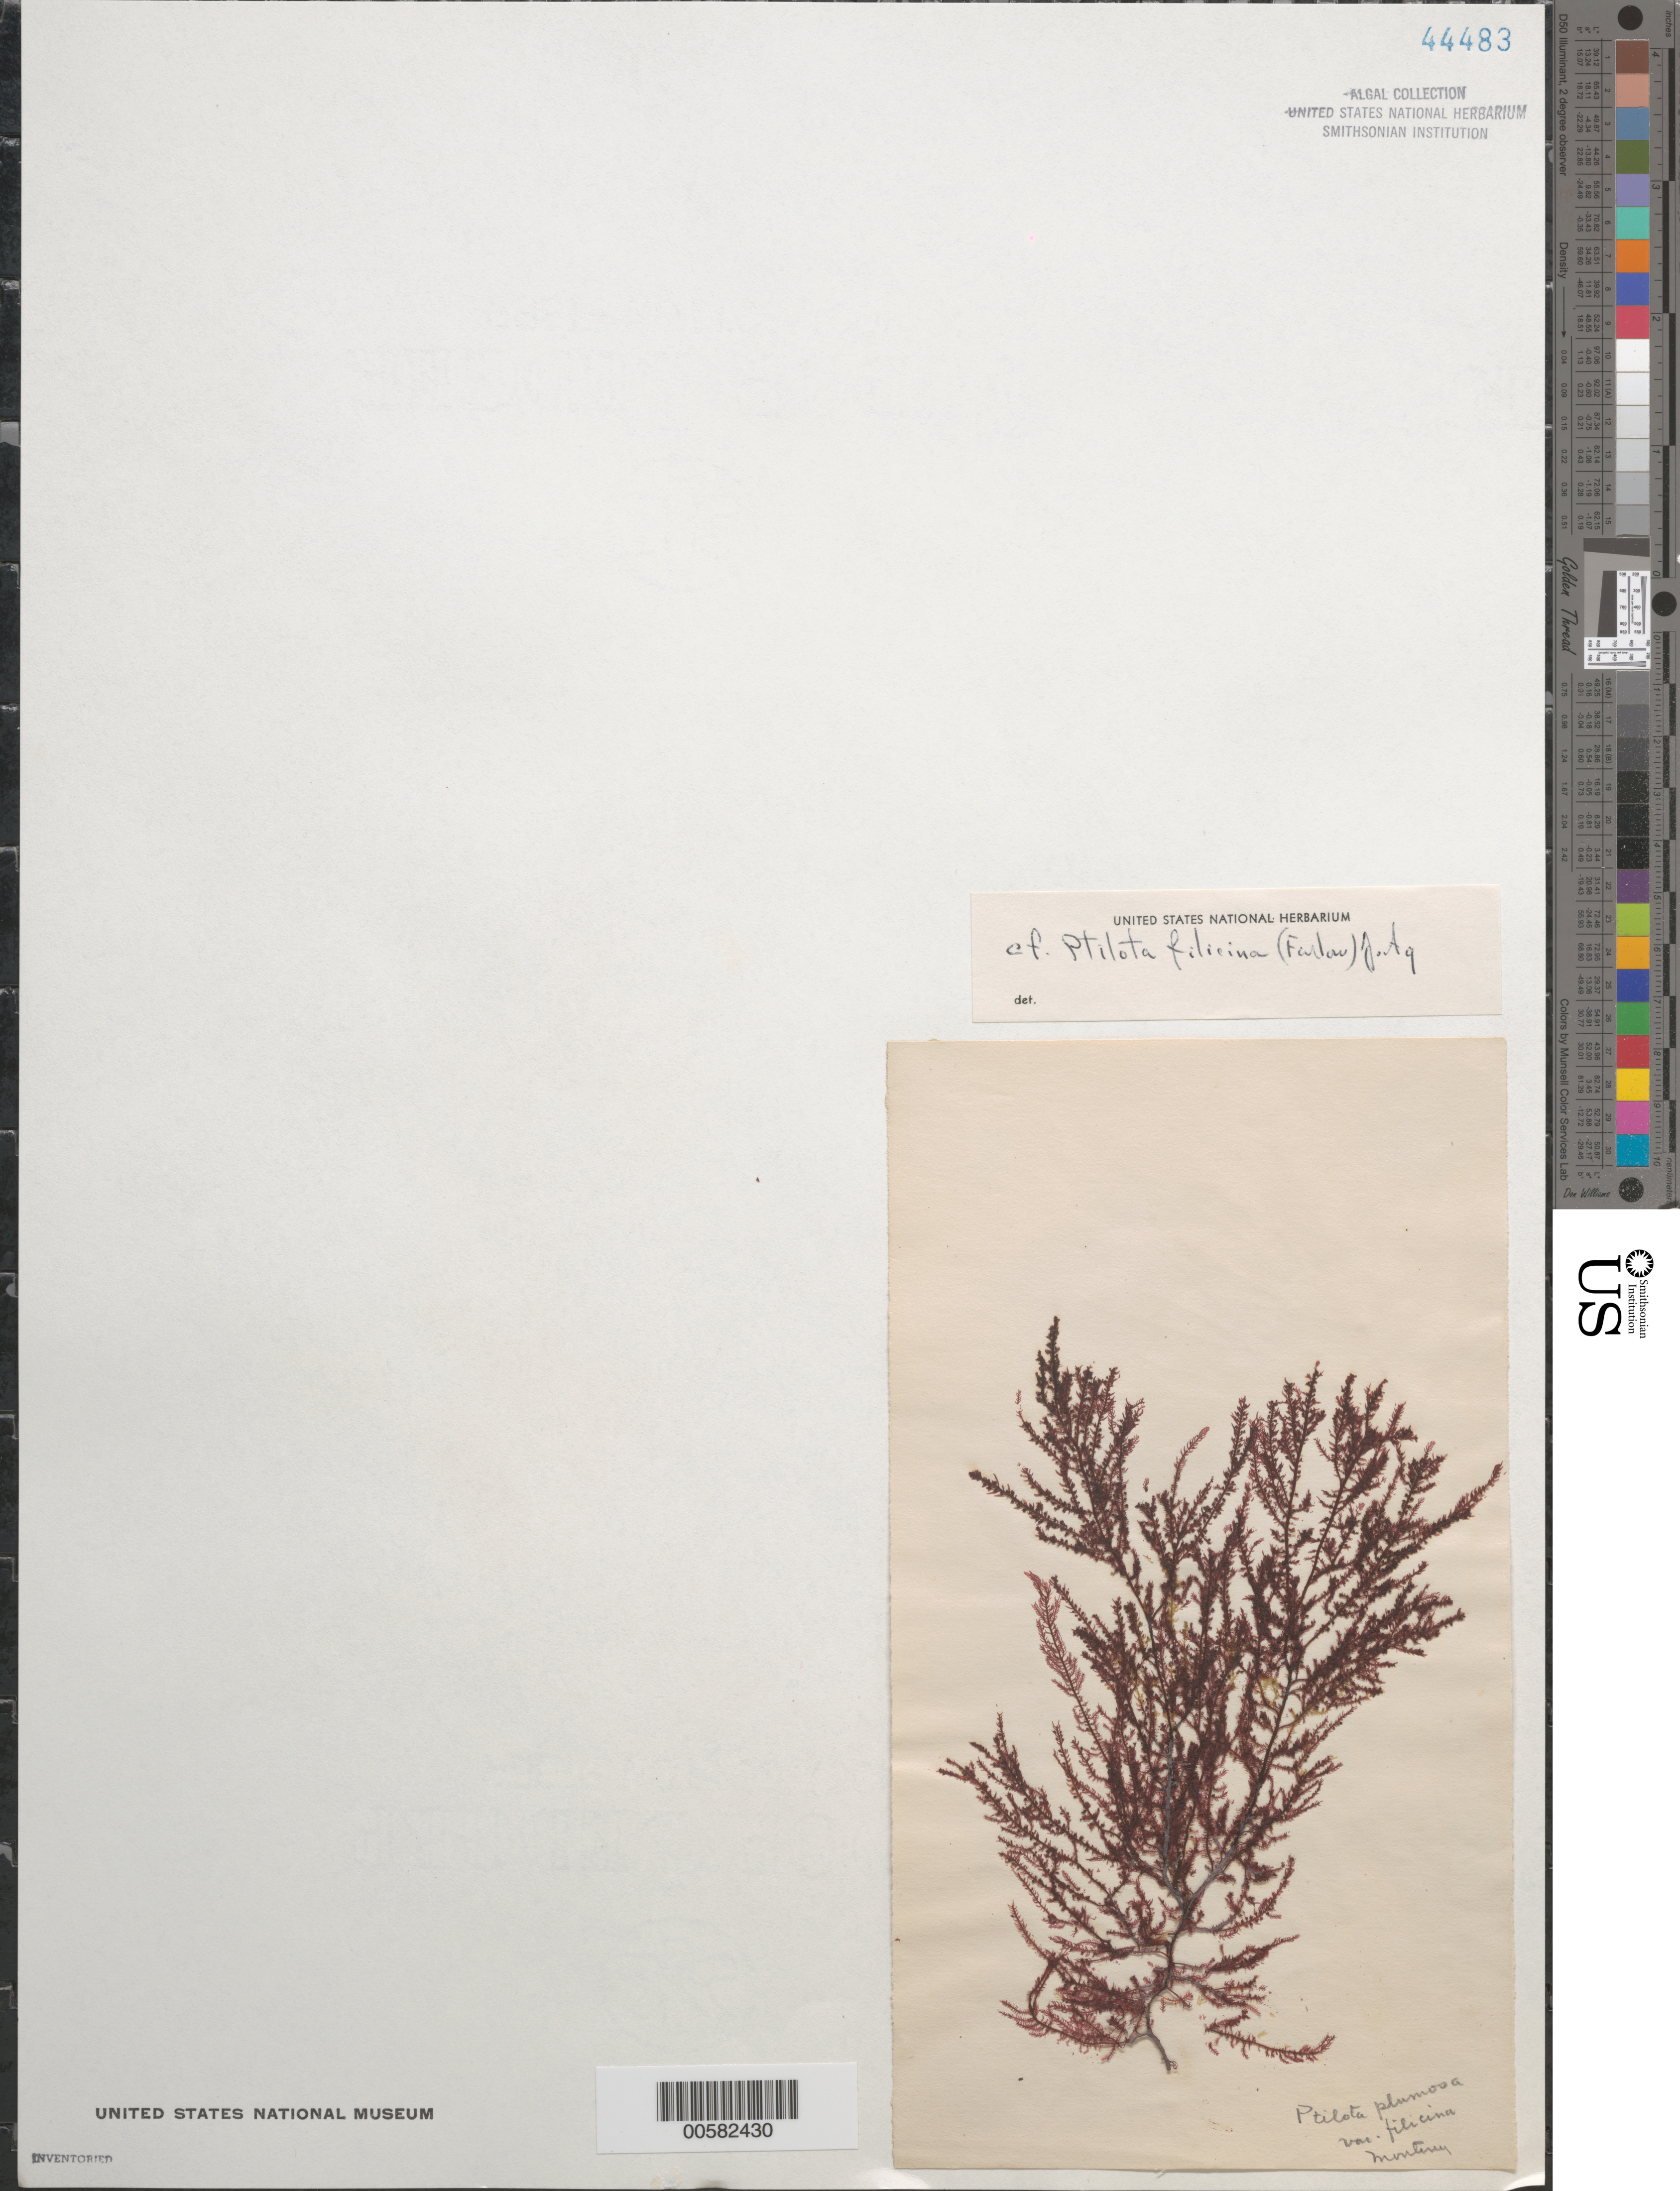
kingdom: Plantae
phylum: Rhodophyta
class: Florideophyceae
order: Ceramiales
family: Wrangeliaceae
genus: Ptilota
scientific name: Ptilota filicina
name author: J. Agardh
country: United States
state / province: California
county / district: Monterey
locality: Monterey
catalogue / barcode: US 44483